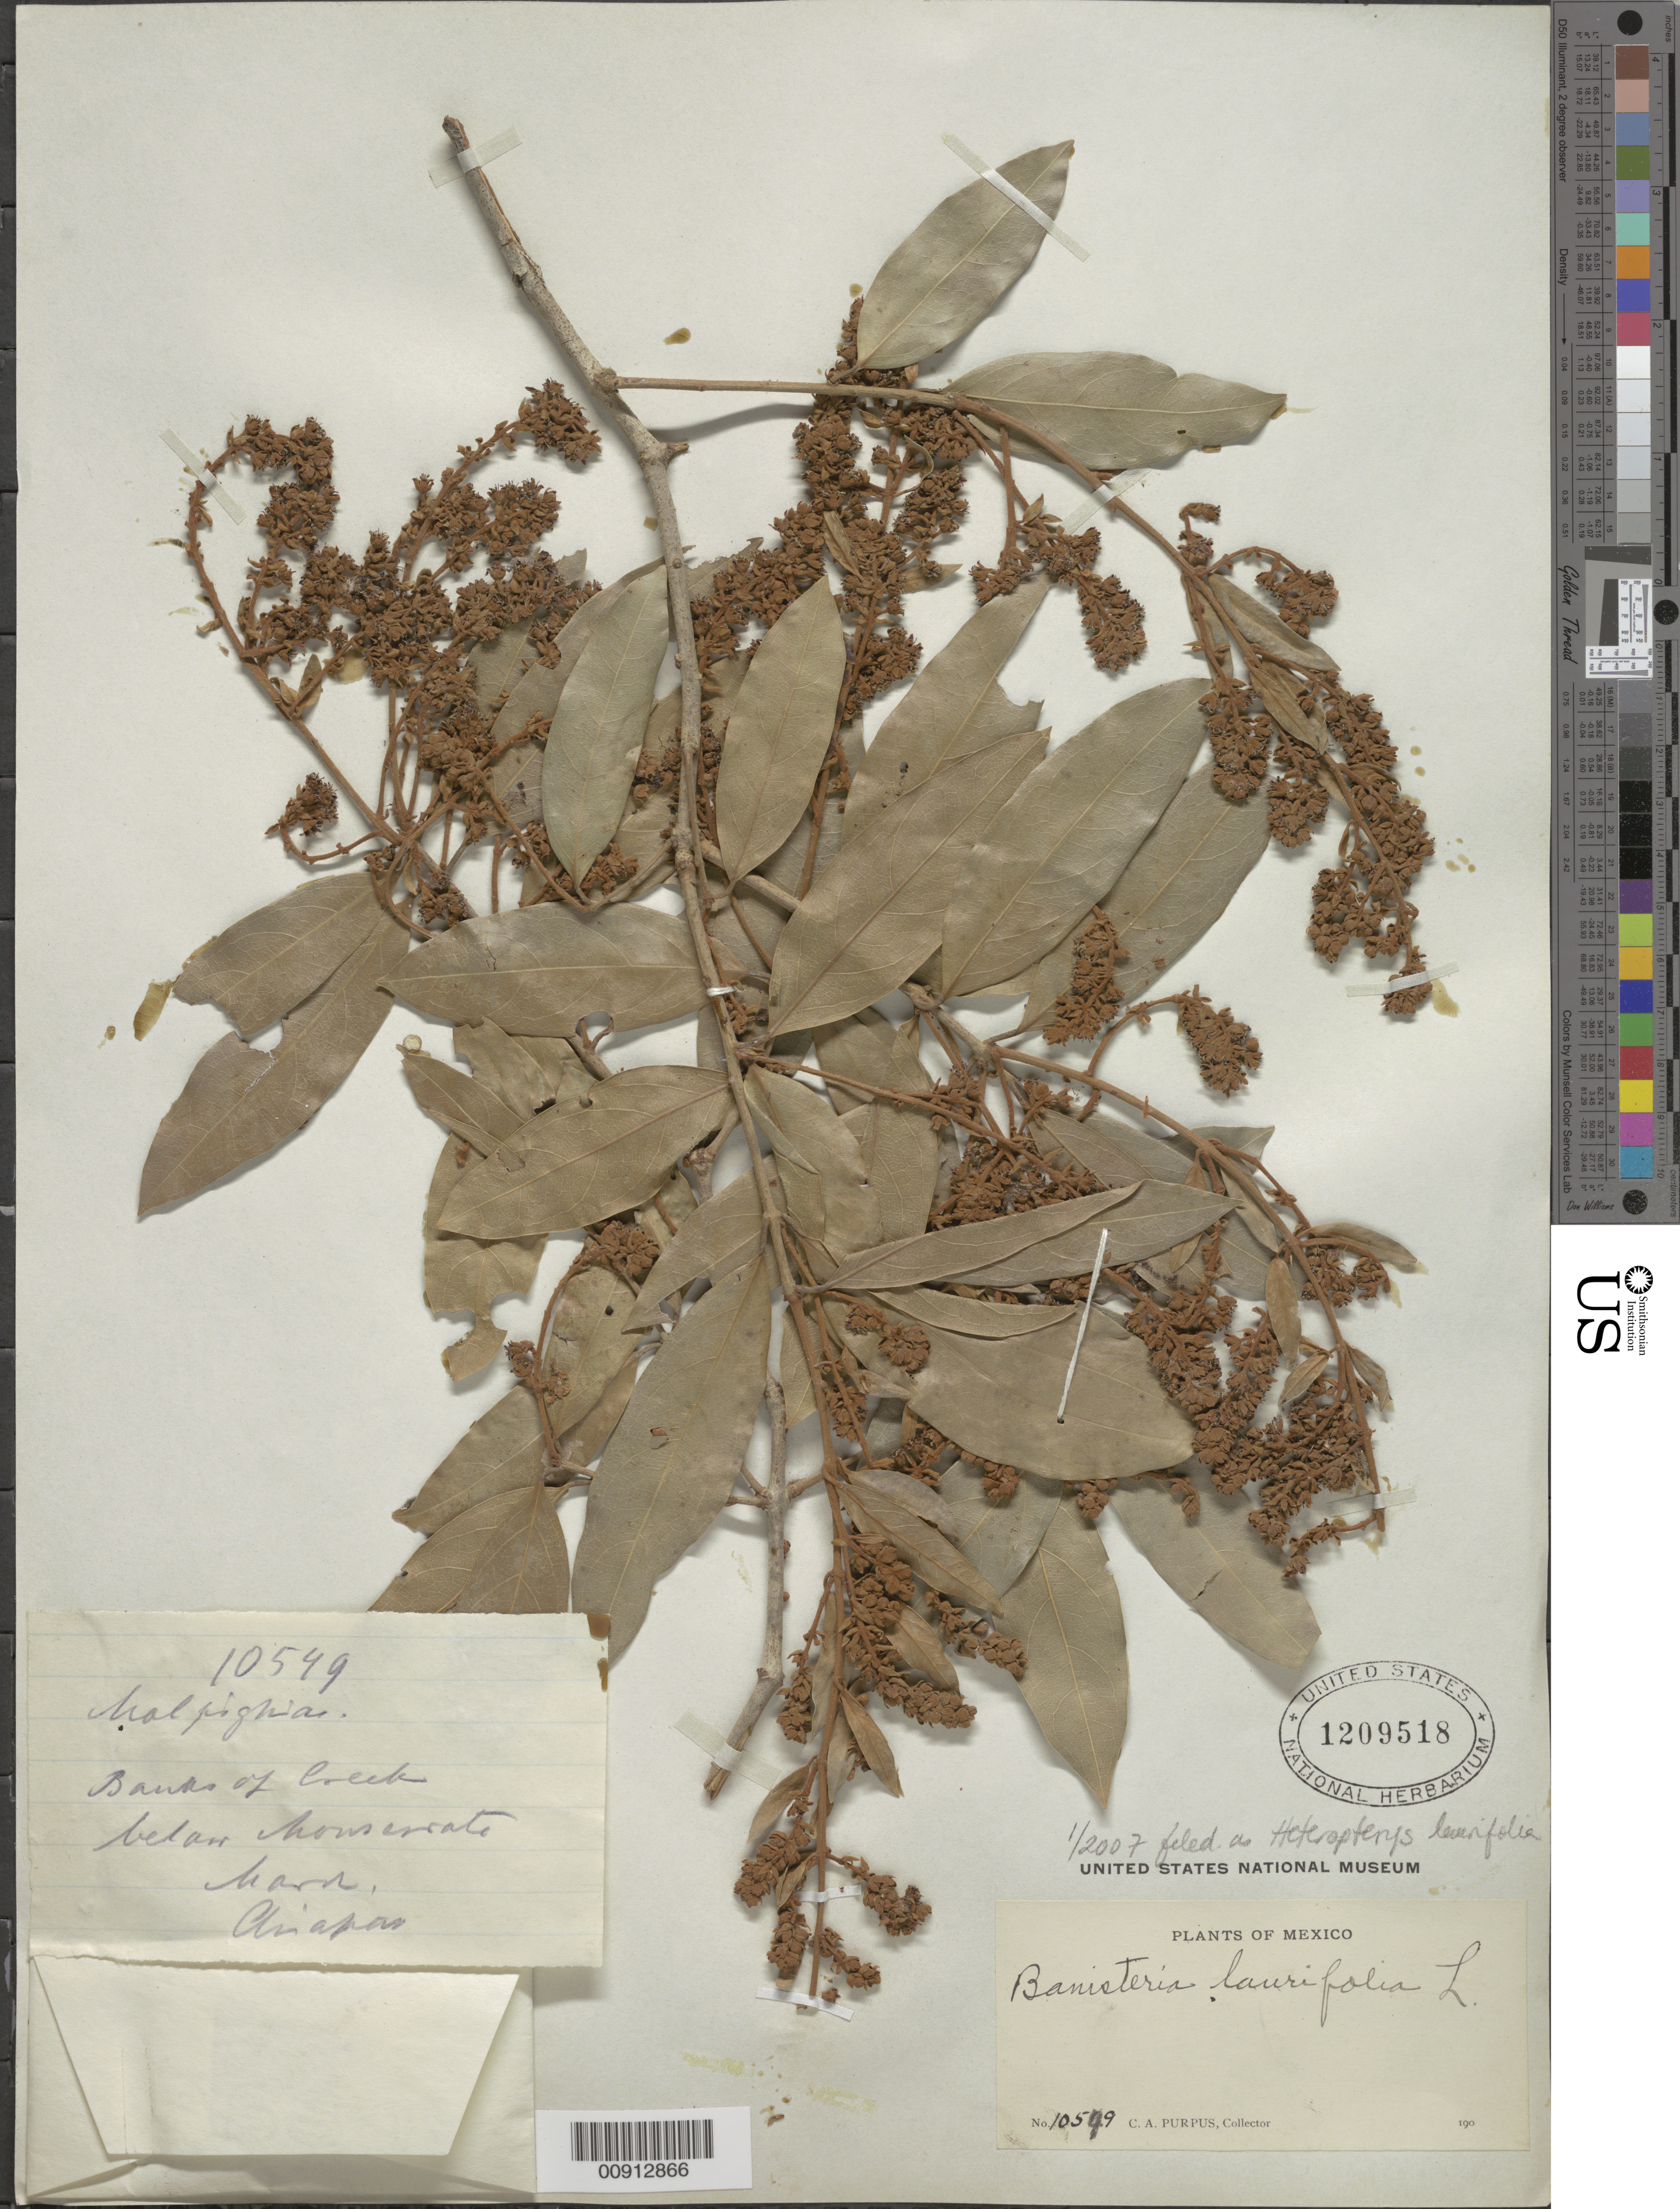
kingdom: Plantae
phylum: Tracheophyta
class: Magnoliopsida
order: Malpighiales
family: Malpighiaceae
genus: Heteropterys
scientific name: Heteropterys laurifolia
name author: (L.) A. Juss.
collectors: C. A. Purpus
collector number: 10549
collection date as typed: Mar 190-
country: Mexico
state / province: Chiapas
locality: Banks of creek W of Monserrate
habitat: Banks of Creek.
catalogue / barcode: US 1209518